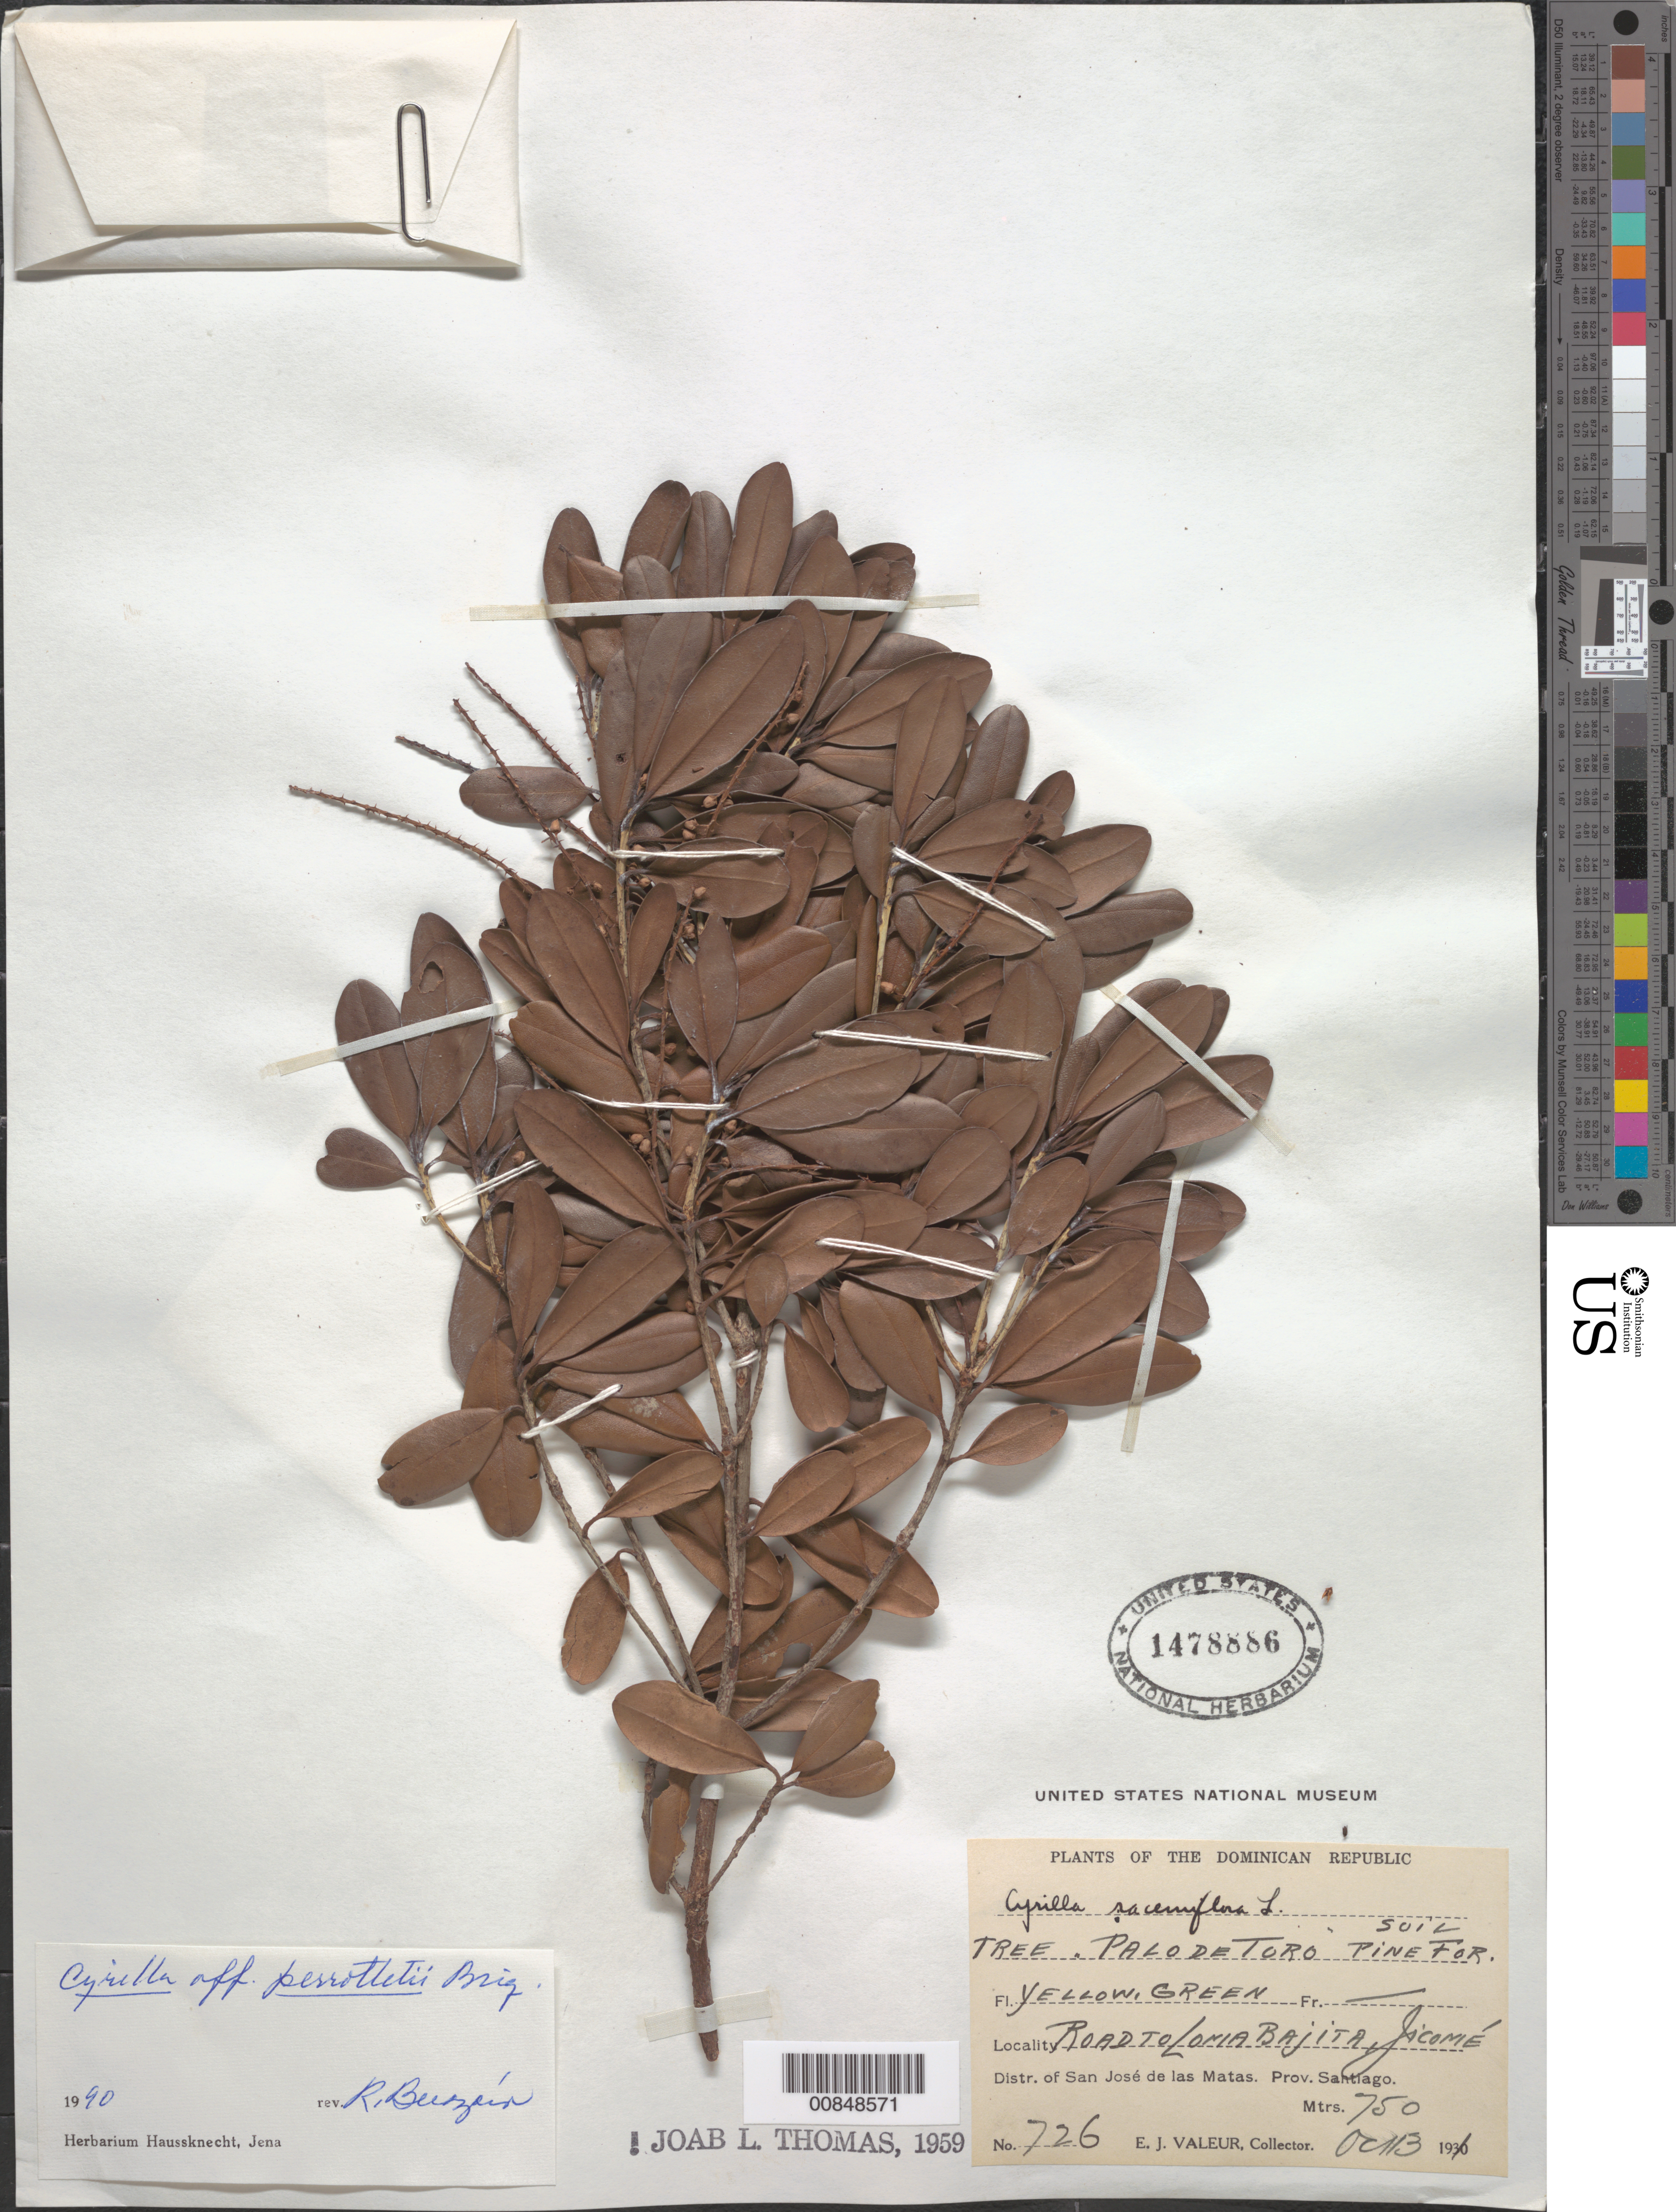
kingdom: Plantae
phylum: Tracheophyta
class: Magnoliopsida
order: Ericales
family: Cyrillaceae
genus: Cyrilla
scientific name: Cyrilla racemiflora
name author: L.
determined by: Berazaín, R.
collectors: E. Valeur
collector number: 726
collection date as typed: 13 Oct 1931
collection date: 1931-10-13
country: Dominican Republic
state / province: Santiago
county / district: San José de las Matas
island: Hispaniola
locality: Road to Loma Bajita, Jicomé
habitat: Pine forest, soil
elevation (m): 750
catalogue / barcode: US 1478886